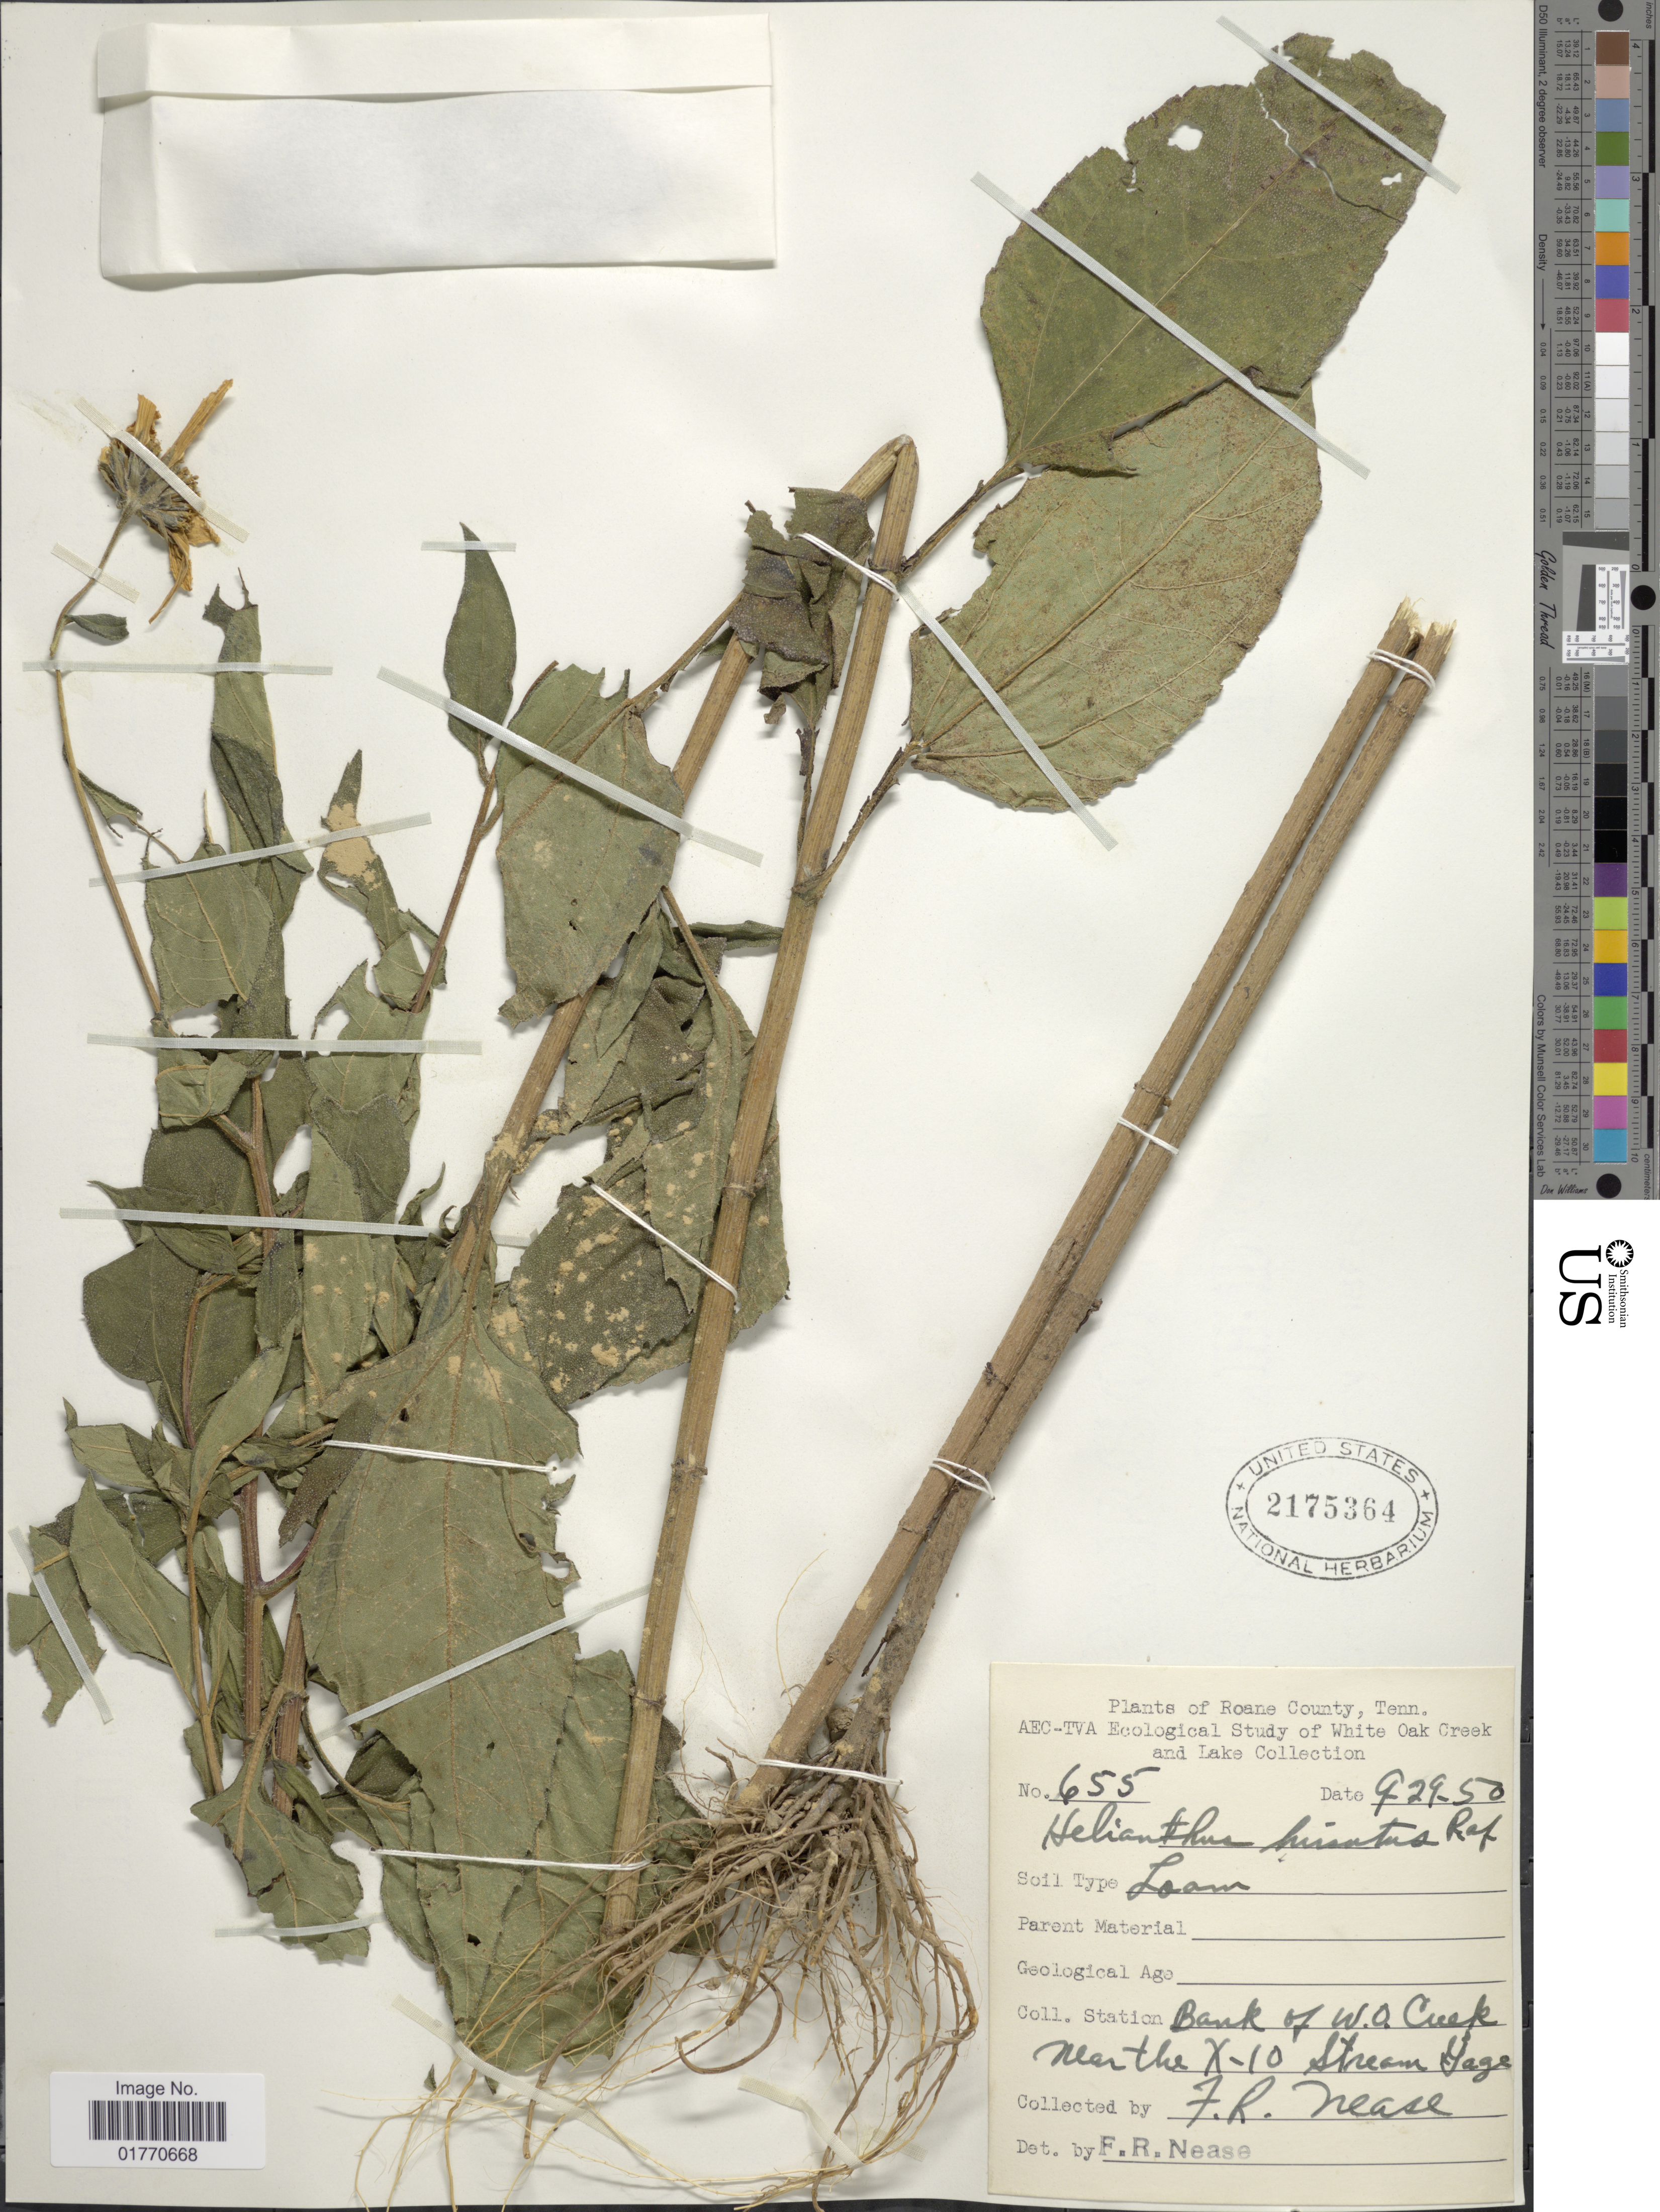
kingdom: Plantae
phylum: Tracheophyta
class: Magnoliopsida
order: Asterales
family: Asteraceae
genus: Helianthus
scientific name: Helianthus hirsutus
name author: Raf.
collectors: F. Nease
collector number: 655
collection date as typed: Transcribed d/m/y: 29/9/50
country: United States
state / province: Tennessee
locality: Roane County, White Oak Creek and Lake, Station Bank of W.O. Creek near the X-10 Stream Gage.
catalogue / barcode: US 2175364